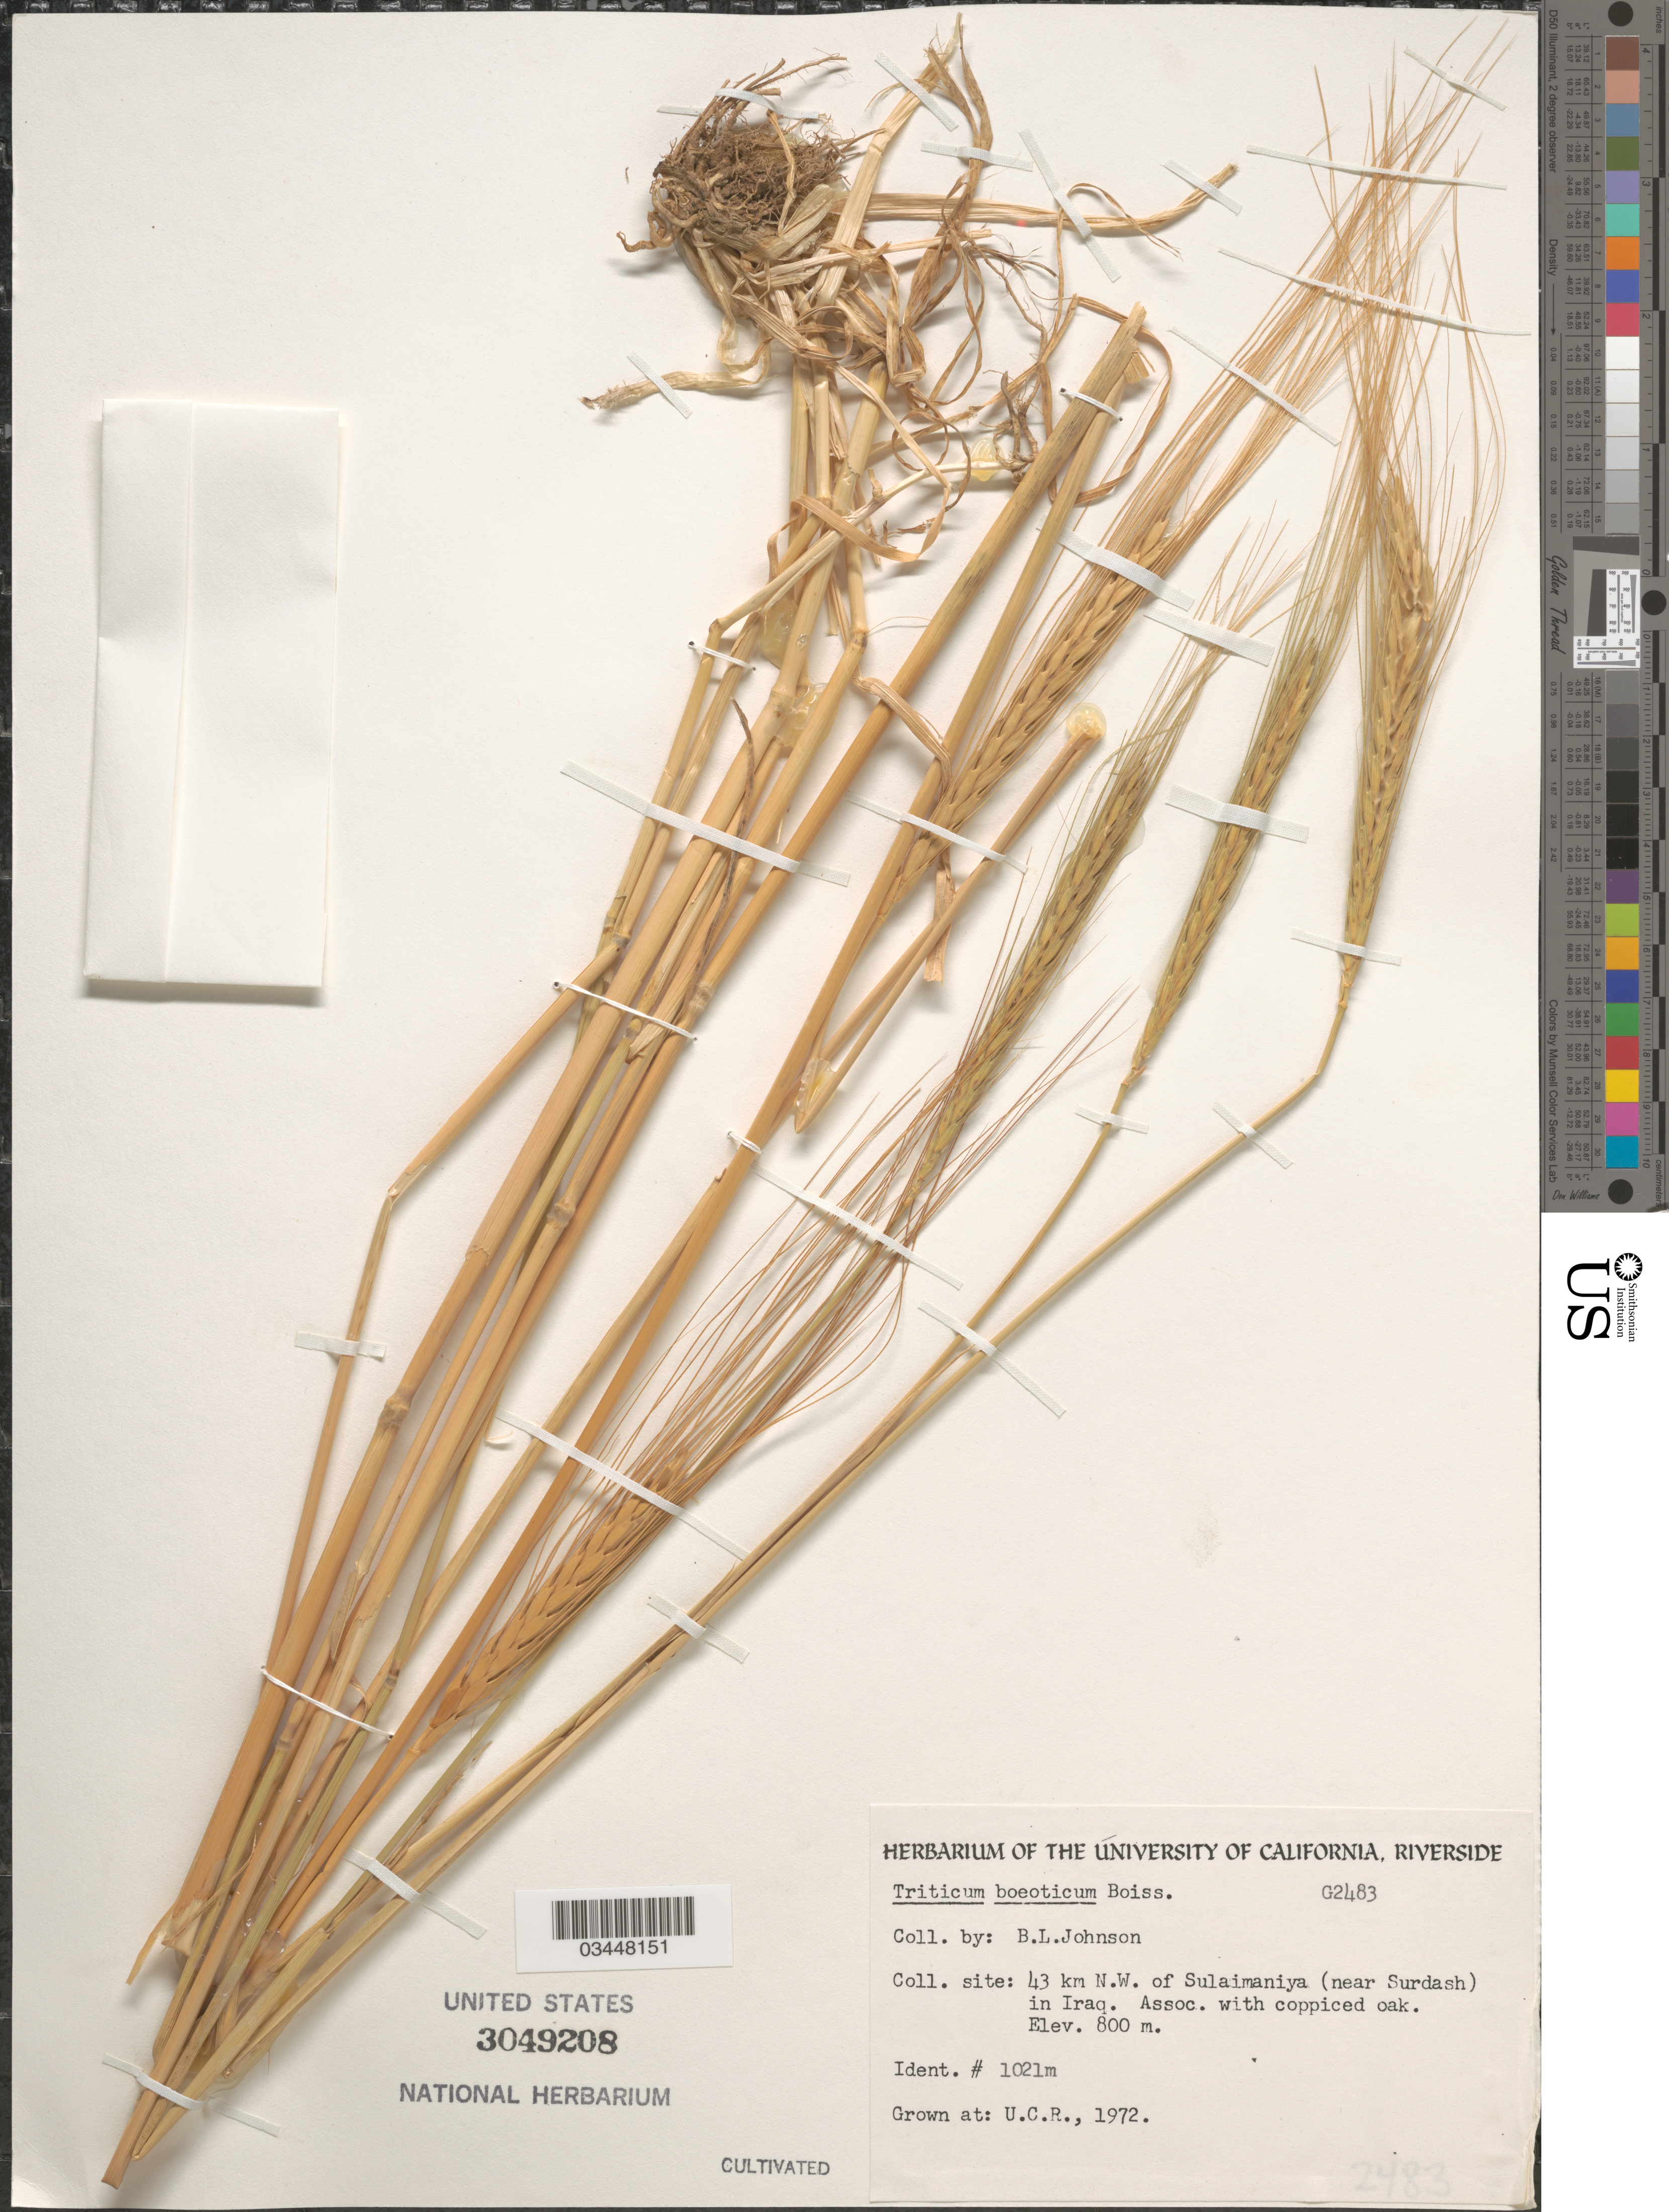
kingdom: Plantae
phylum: Tracheophyta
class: Liliopsida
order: Poales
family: Poaceae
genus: Triticum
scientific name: Triticum boeoticum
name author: Boiss.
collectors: ex herb. Univ. of California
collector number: G2483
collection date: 1972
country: United States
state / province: California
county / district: Riverside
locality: U.C.R.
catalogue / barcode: US 3049208